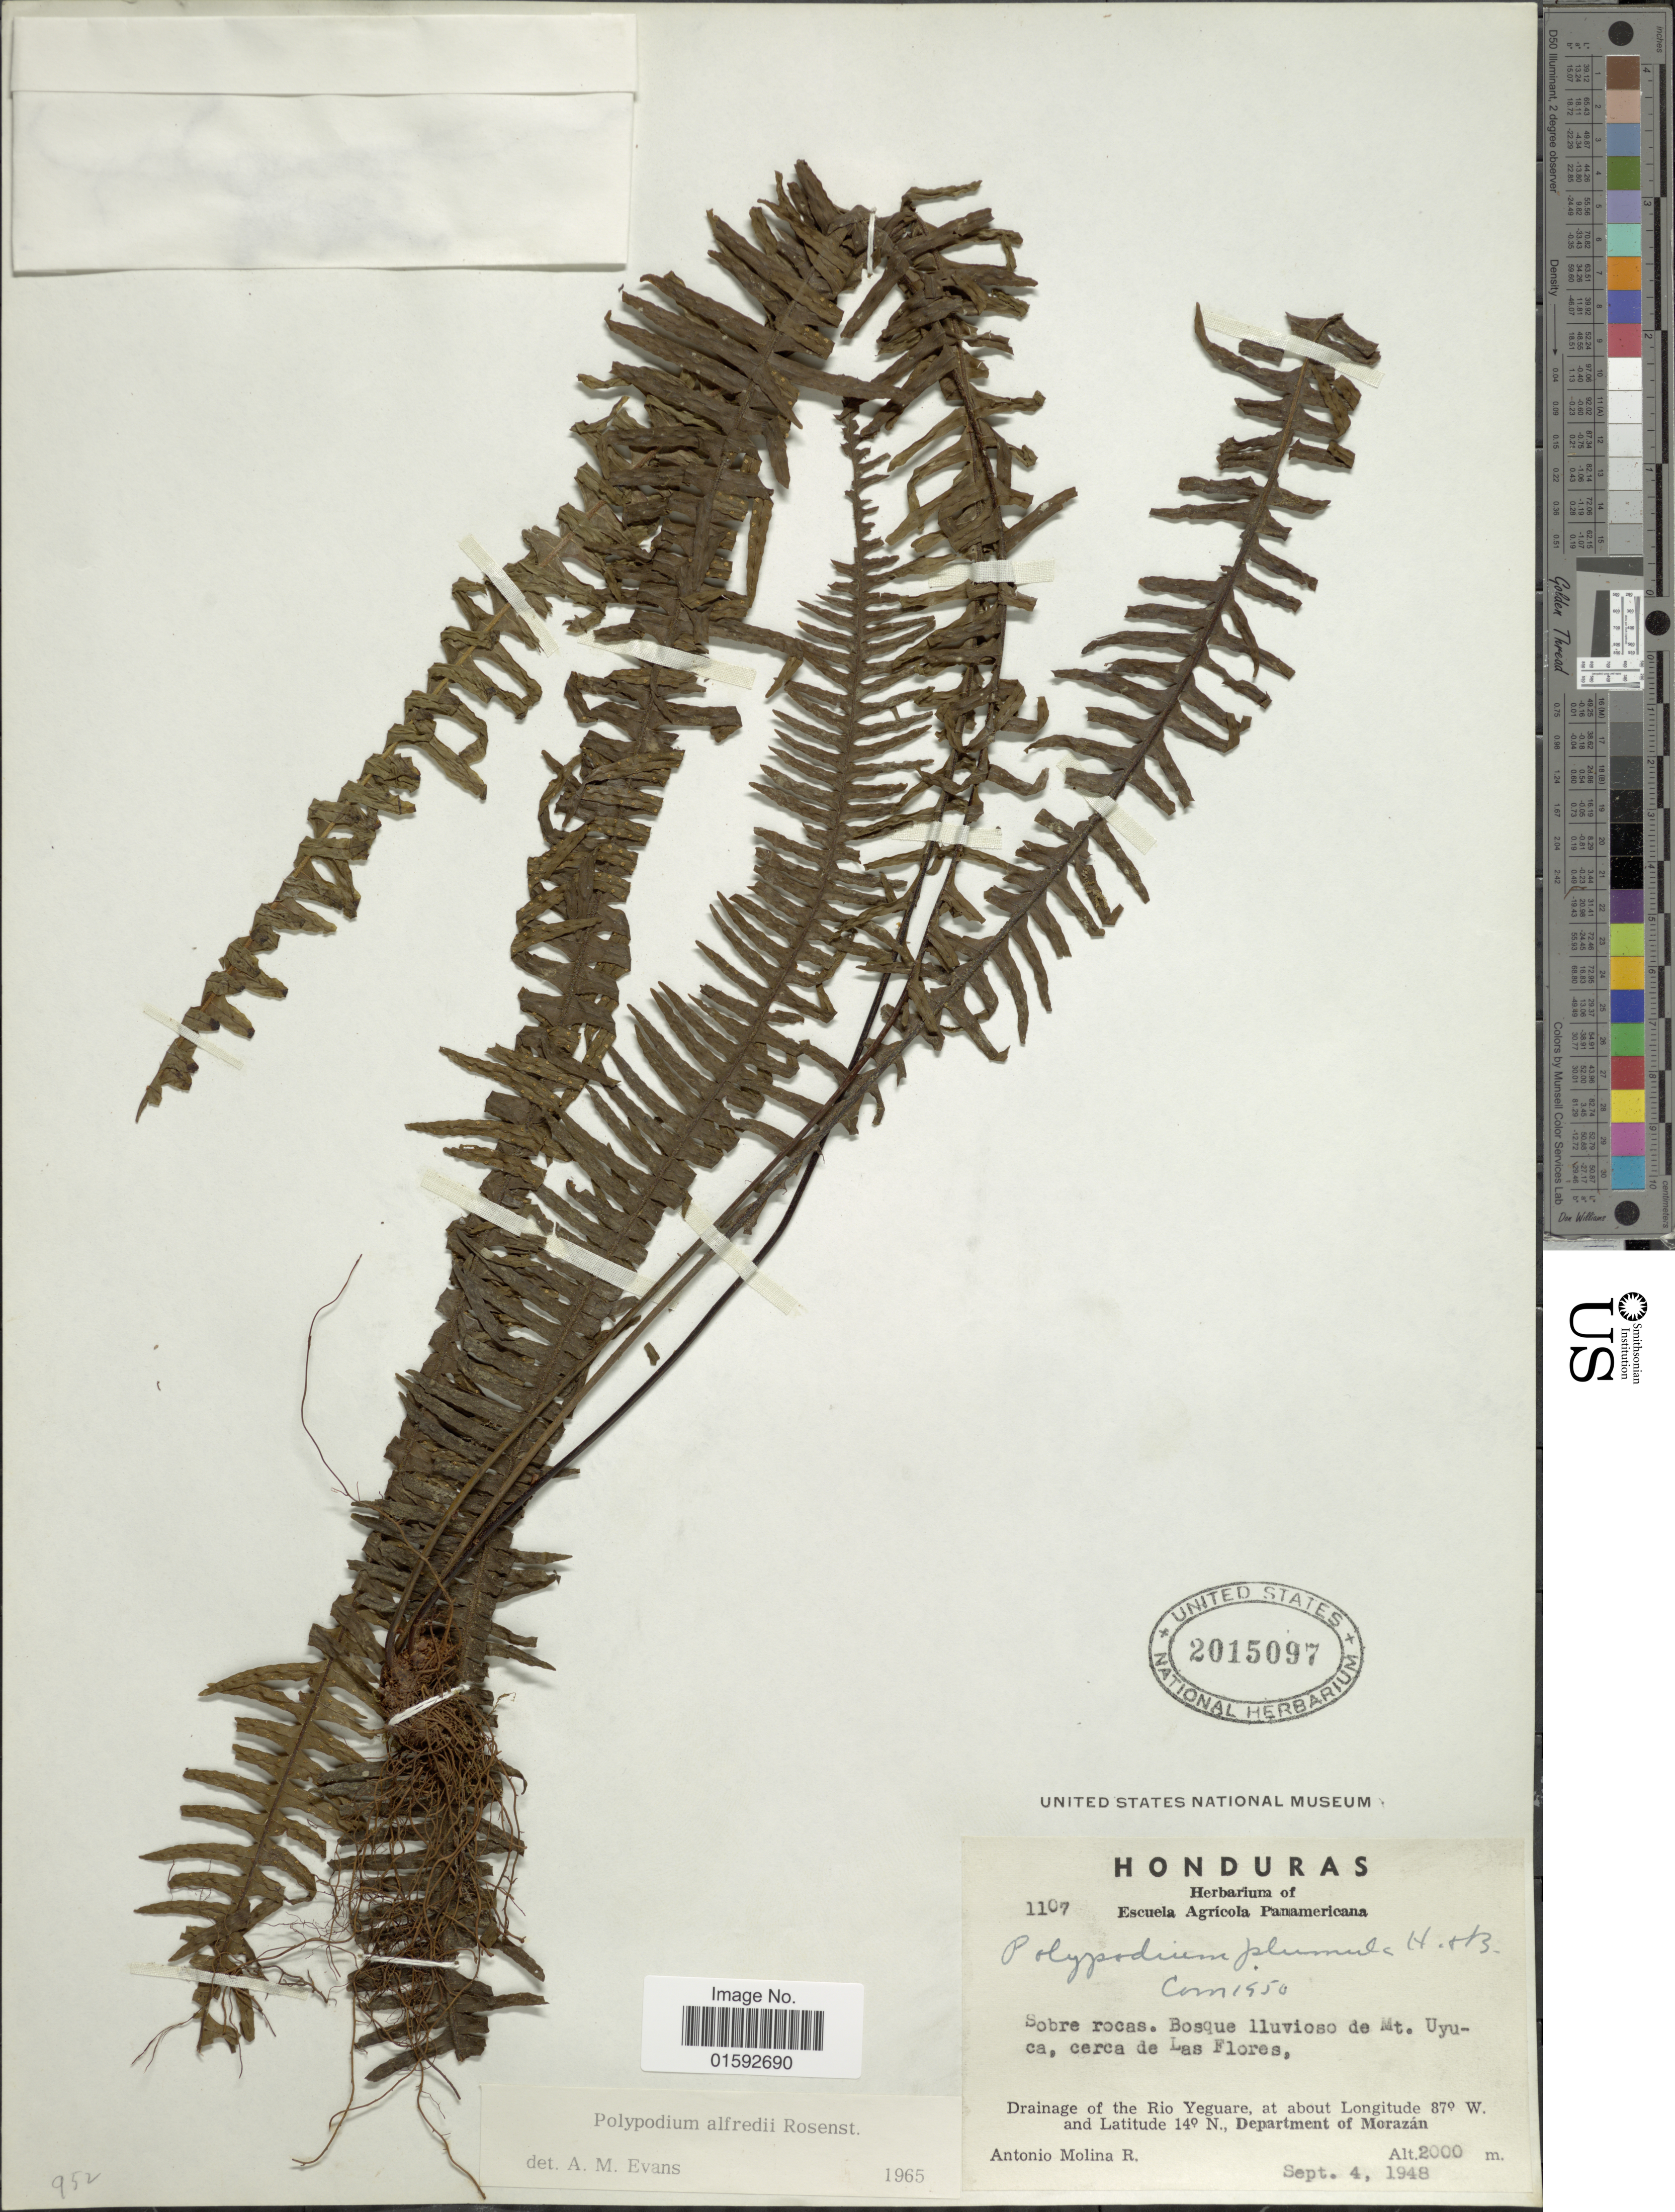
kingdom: Plantae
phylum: Tracheophyta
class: Polypodiopsida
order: Polypodiales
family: Polypodiaceae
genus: Pecluma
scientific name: Pecluma alfredii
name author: (Rosenst.) M.G. Price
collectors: A. Molina R.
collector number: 1107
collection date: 1948-09-04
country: Honduras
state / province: Fco. Morazán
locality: Sobre rocas. Bosque lluvioso de Mt. Uyuca, cerca de Las Flores, Drainage of the Rio Yeguare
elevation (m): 2000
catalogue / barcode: US 2015097